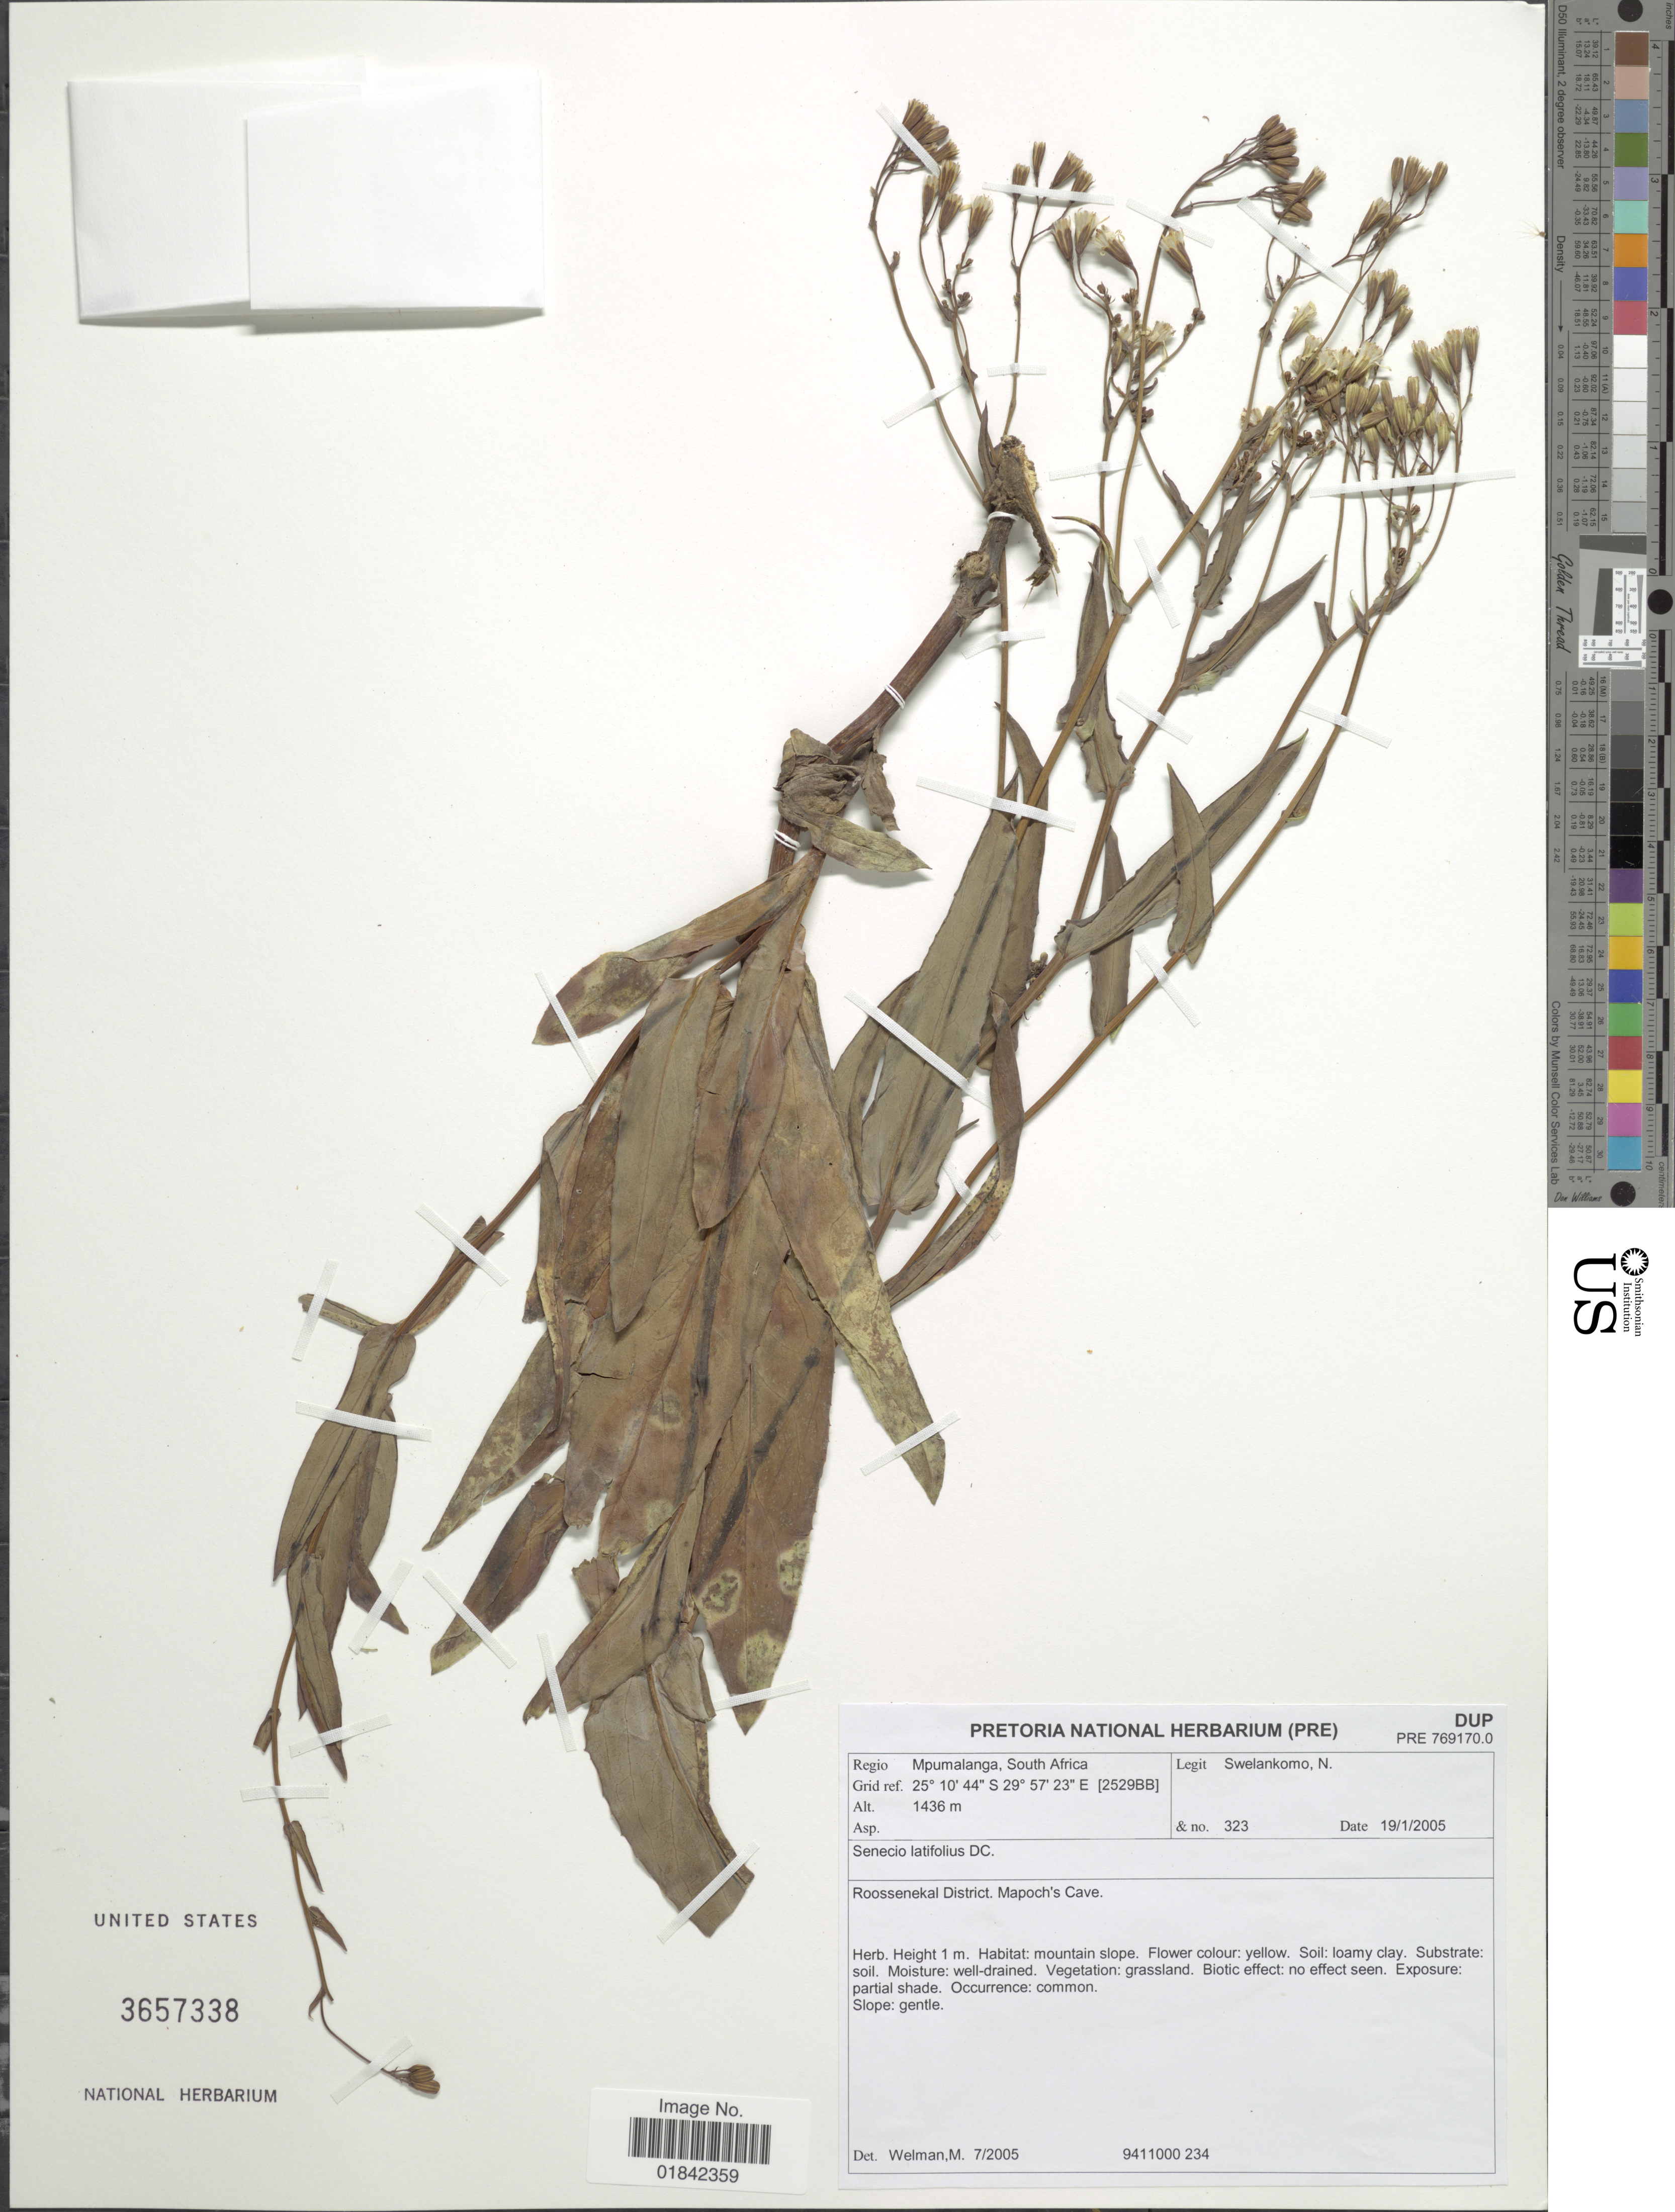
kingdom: Plantae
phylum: Tracheophyta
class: Magnoliopsida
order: Asterales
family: Asteraceae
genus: Senecio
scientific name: Senecio latifolius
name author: DC.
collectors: N. Swelankomo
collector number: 323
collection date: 2005-01-19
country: South Africa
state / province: Mpumalanga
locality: Mpumalanga, Roossenekal District, Mapoch's Cave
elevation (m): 1436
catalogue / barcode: US 3657338